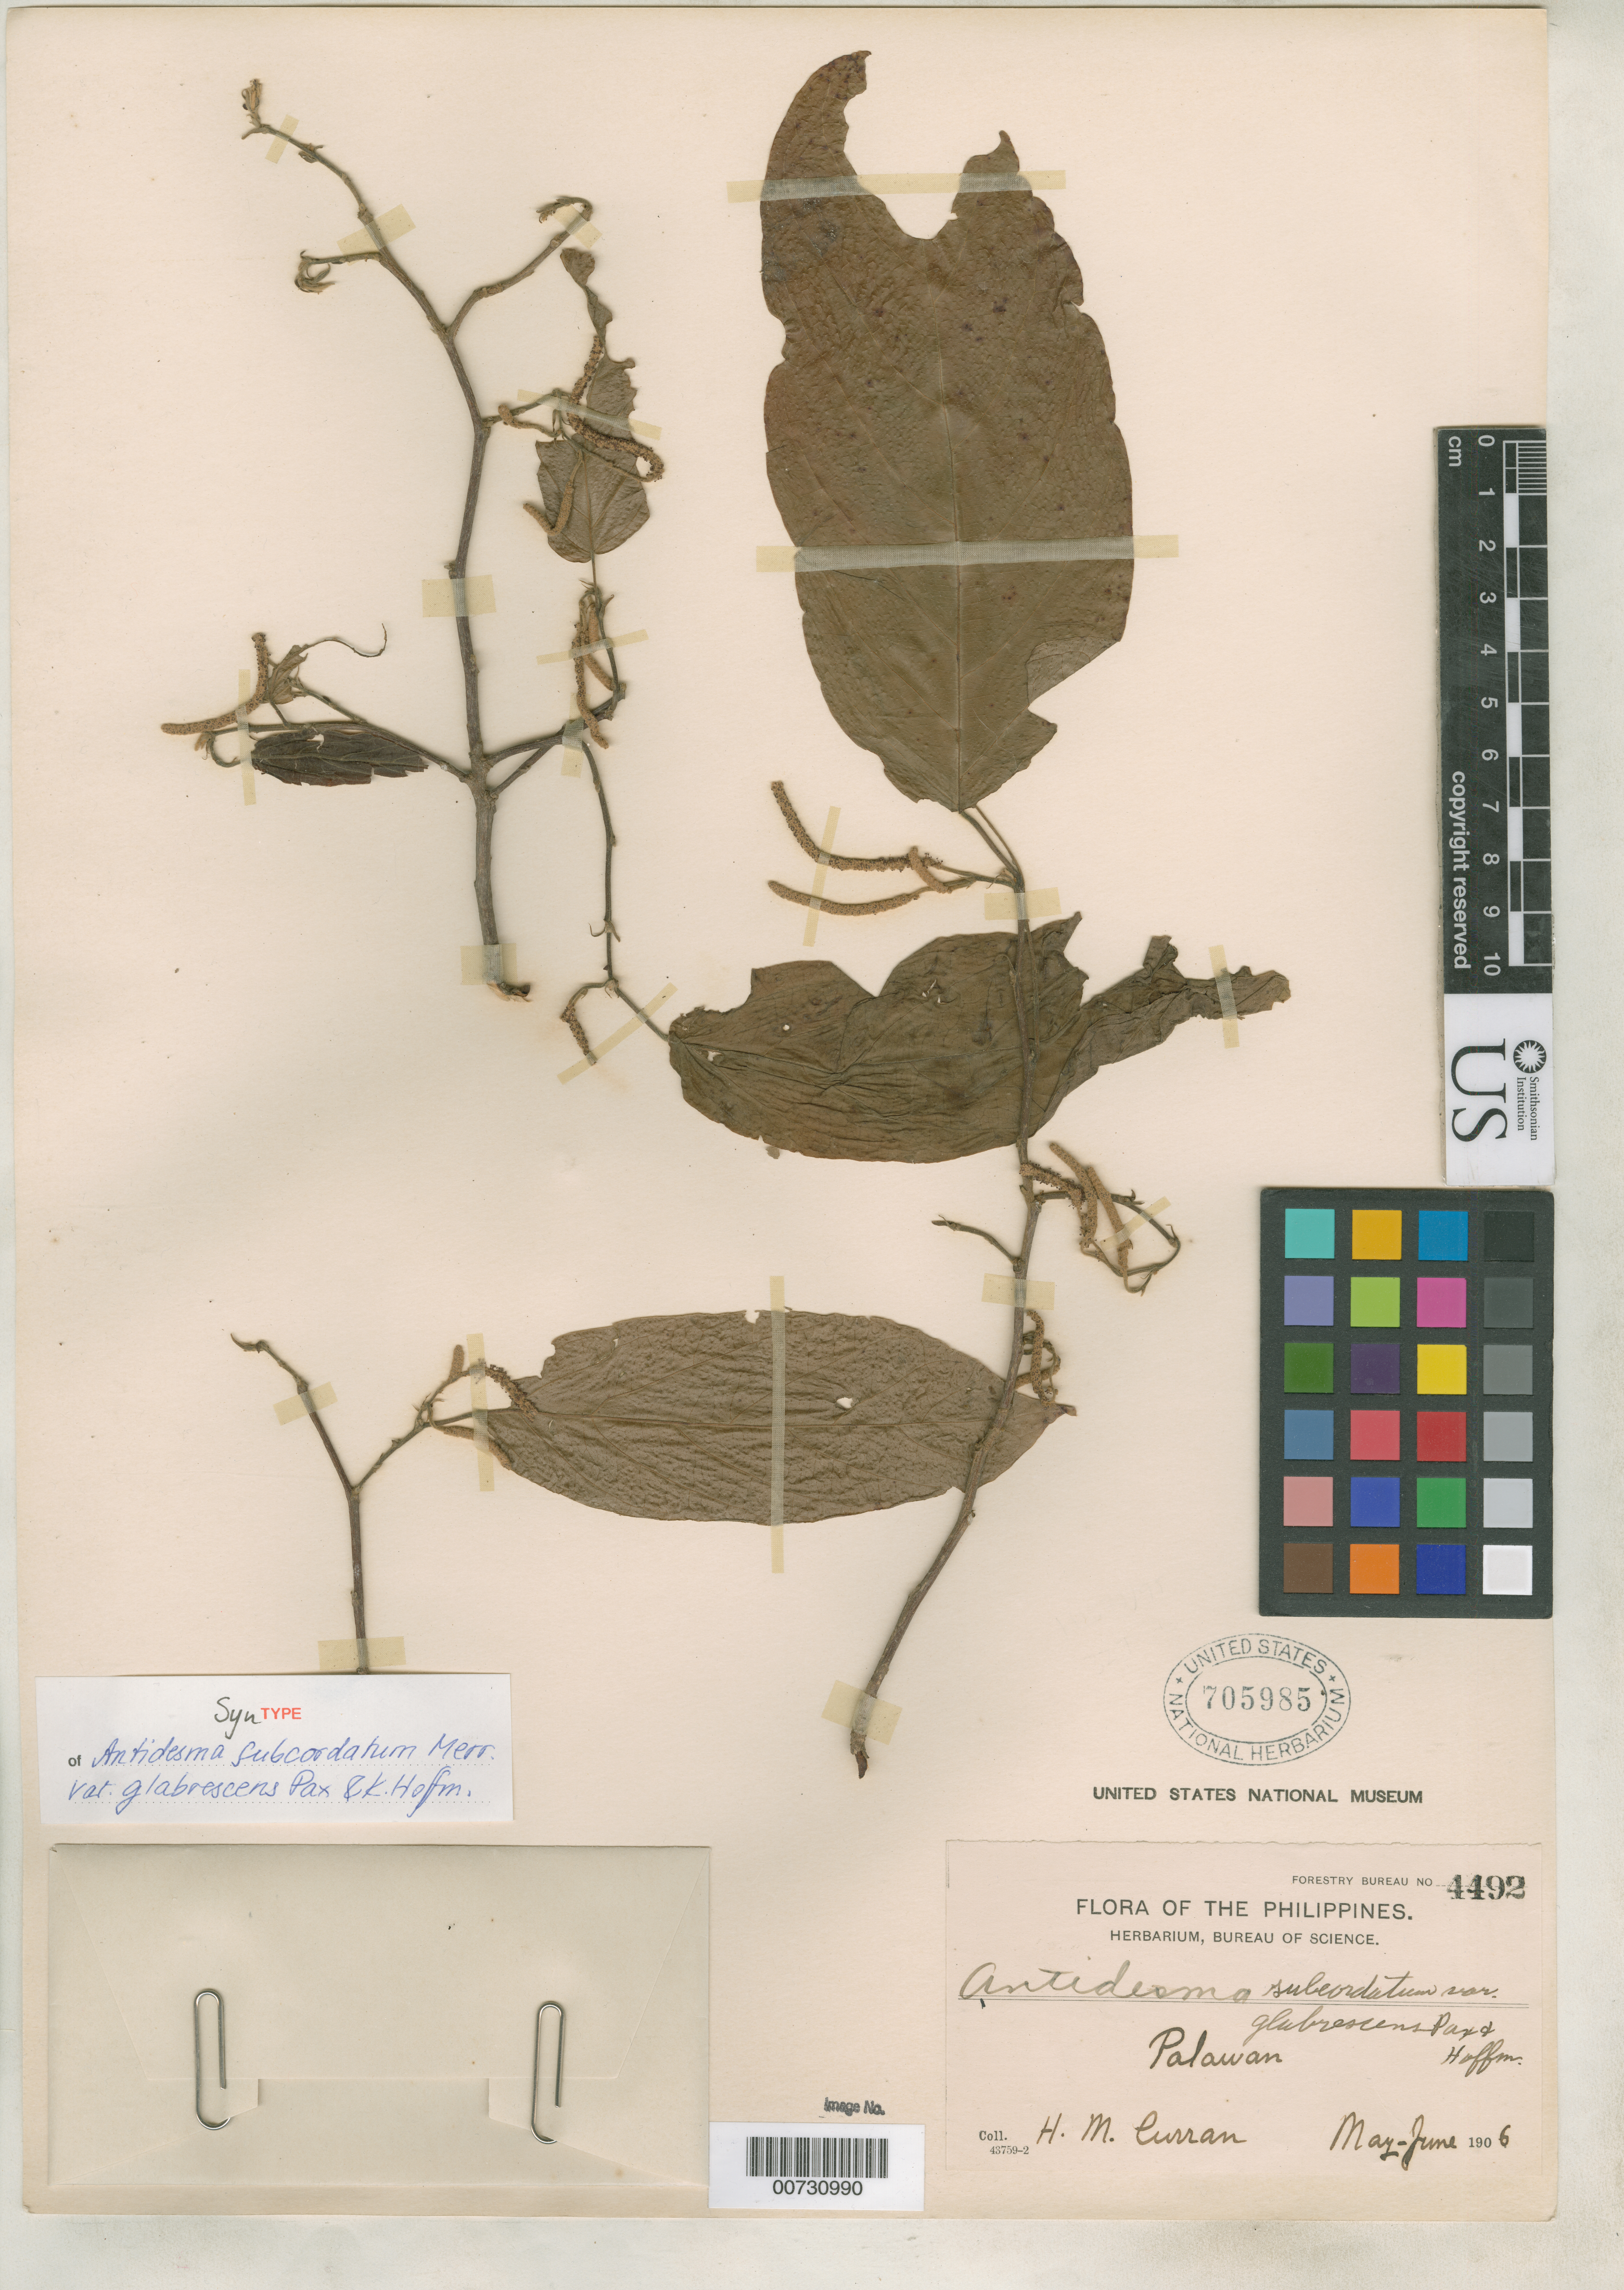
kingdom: Plantae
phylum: Tracheophyta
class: Magnoliopsida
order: Malpighiales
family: Phyllanthaceae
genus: Antidesma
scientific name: Antidesma subcordatum var. glabrescens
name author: Pax & K. Hoffm. in Engl.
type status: Isosyntype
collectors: H. M. Curran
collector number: For. Bur. 4492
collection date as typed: May 1906 to Jun 1906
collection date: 1906-05/1906-06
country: Philippines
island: Palawan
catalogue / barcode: US 705985